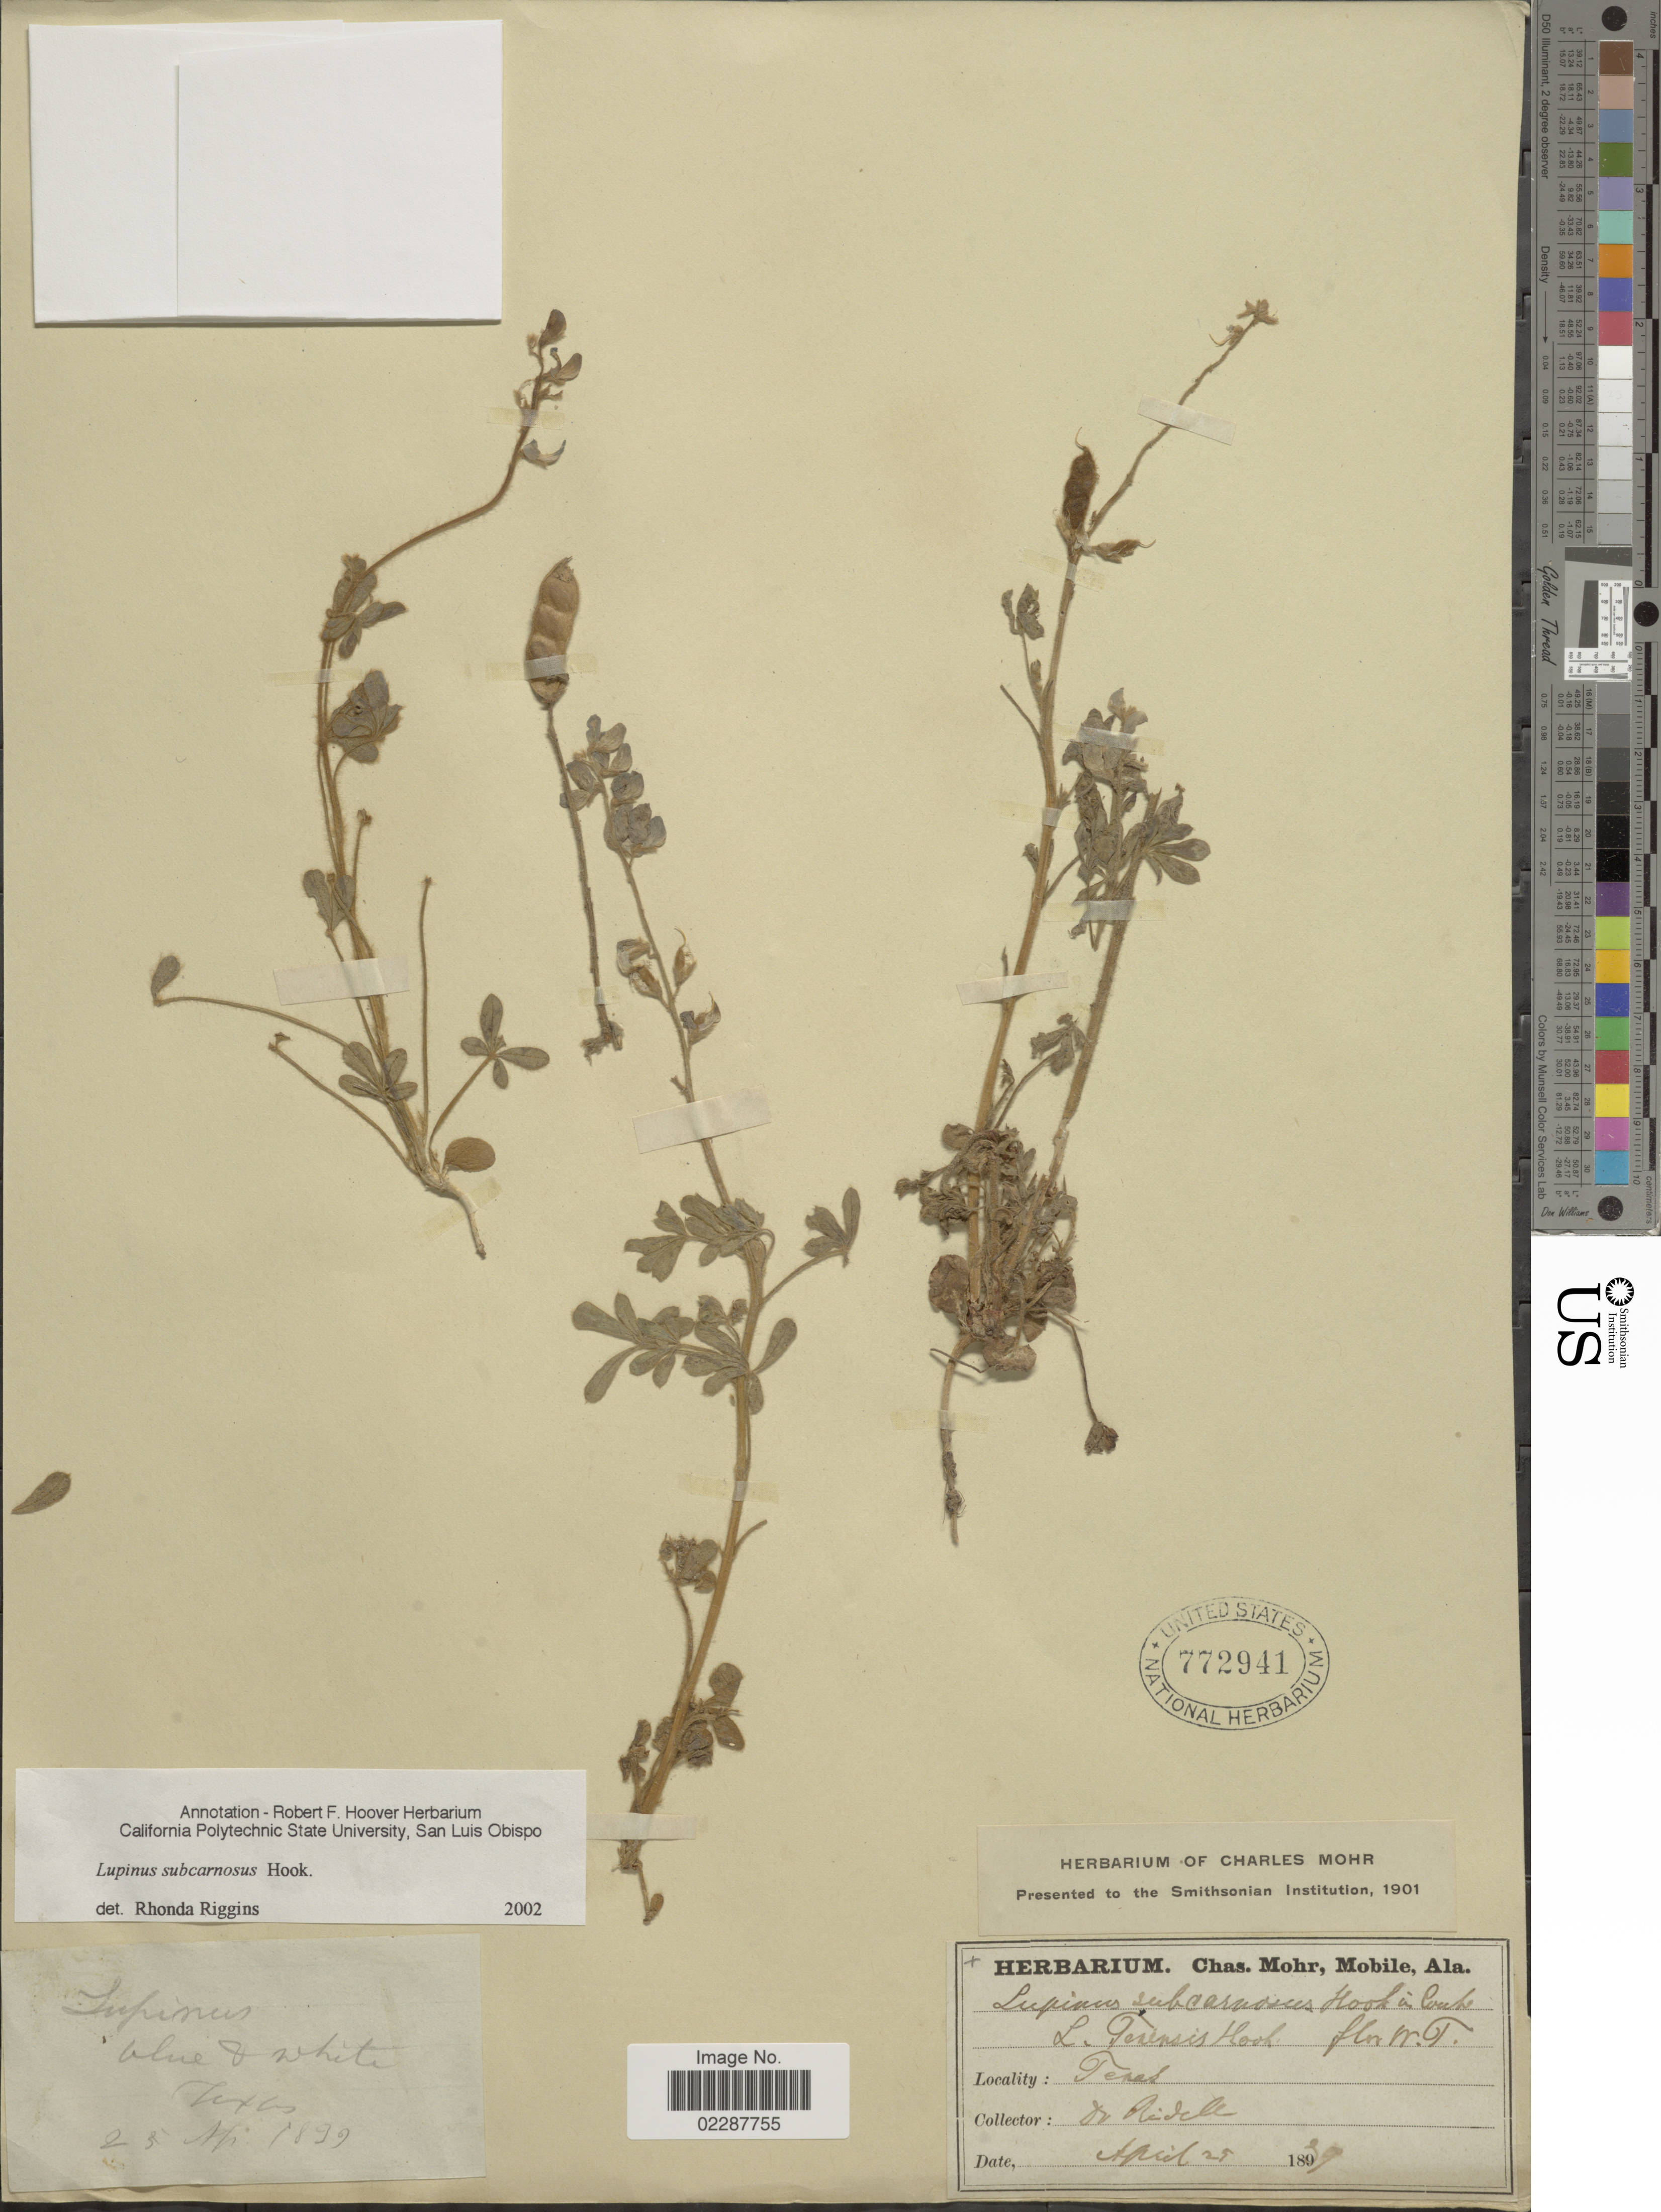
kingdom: Plantae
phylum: Tracheophyta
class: Magnoliopsida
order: Fabales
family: Fabaceae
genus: Lupinus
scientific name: Lupinus subcarnosus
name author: Hook.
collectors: -. Ridell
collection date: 1879-04-25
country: United States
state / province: Texas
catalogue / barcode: US 772941